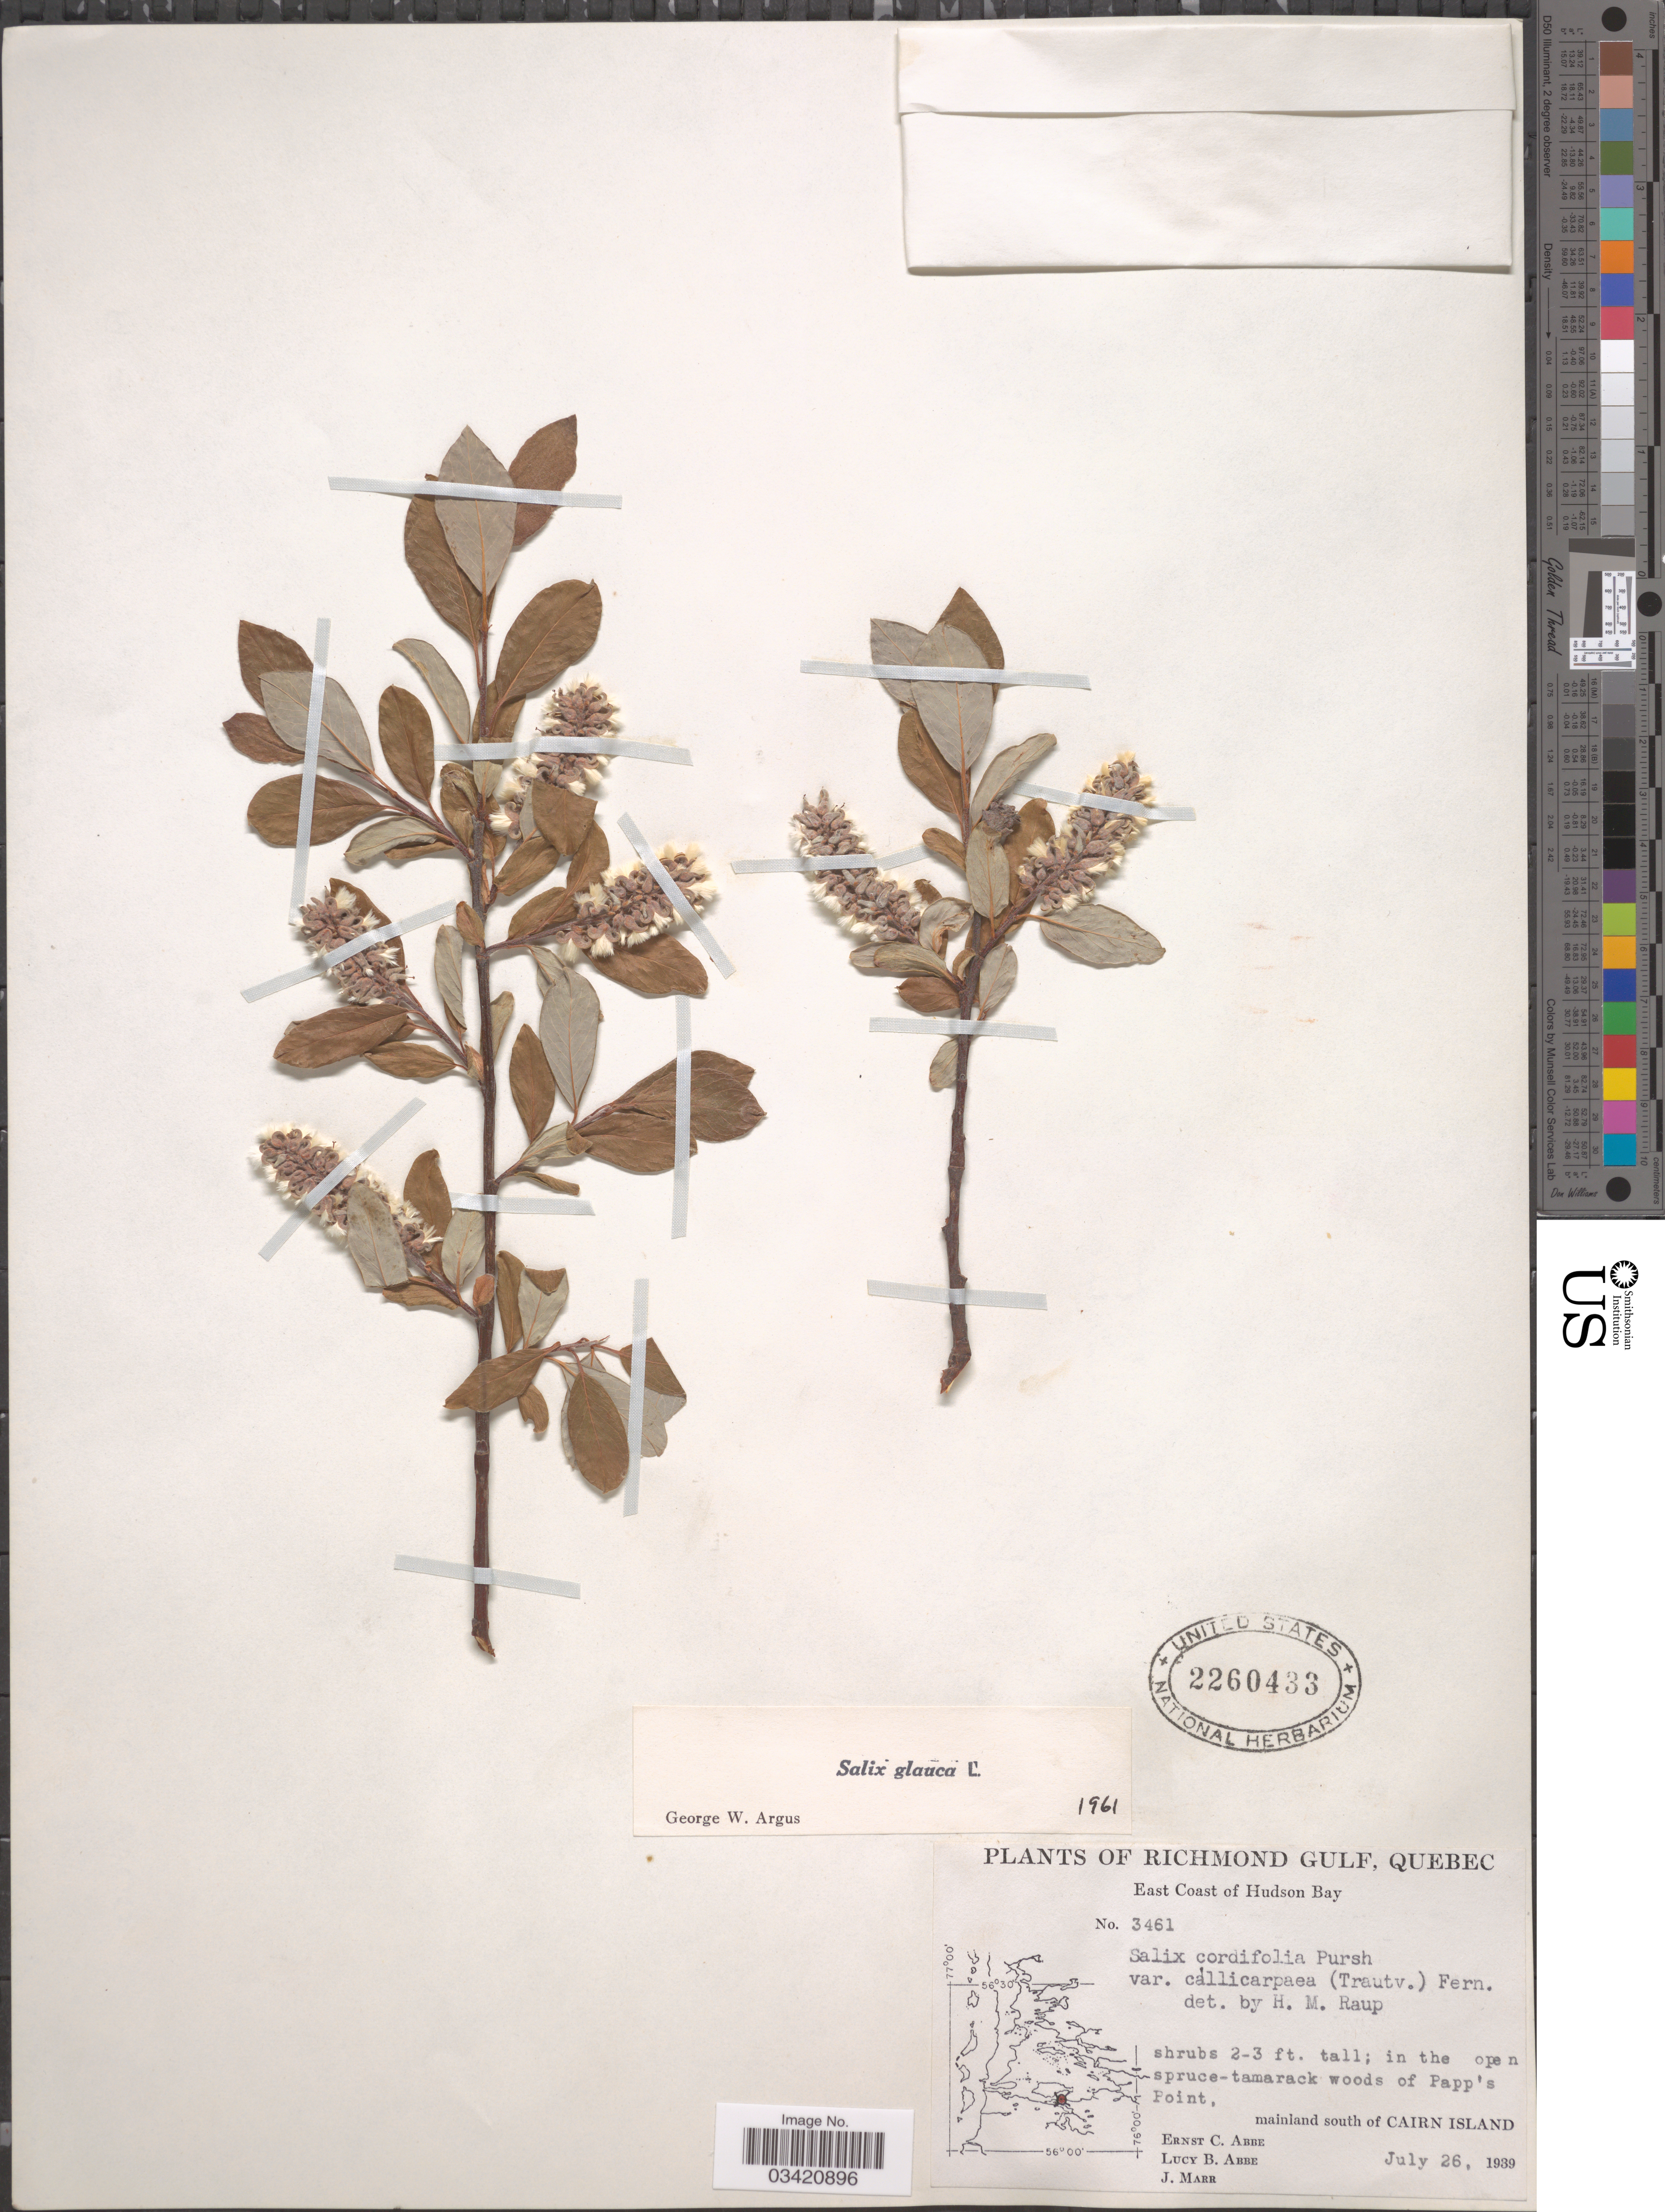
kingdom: Plantae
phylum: Tracheophyta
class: Magnoliopsida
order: Malpighiales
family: Salicaceae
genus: Salix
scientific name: Salix glauca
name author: L.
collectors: E. C. Abbe, L. B. Abbe & J. Marr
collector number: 3461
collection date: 1939-07-26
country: Canada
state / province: Quebec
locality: Richmond Gulf. East Coast of Hudson Bay. Open spruce-tamarack woods of Papp's Point. Mainland south of Cairn Island.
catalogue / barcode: US 2260433